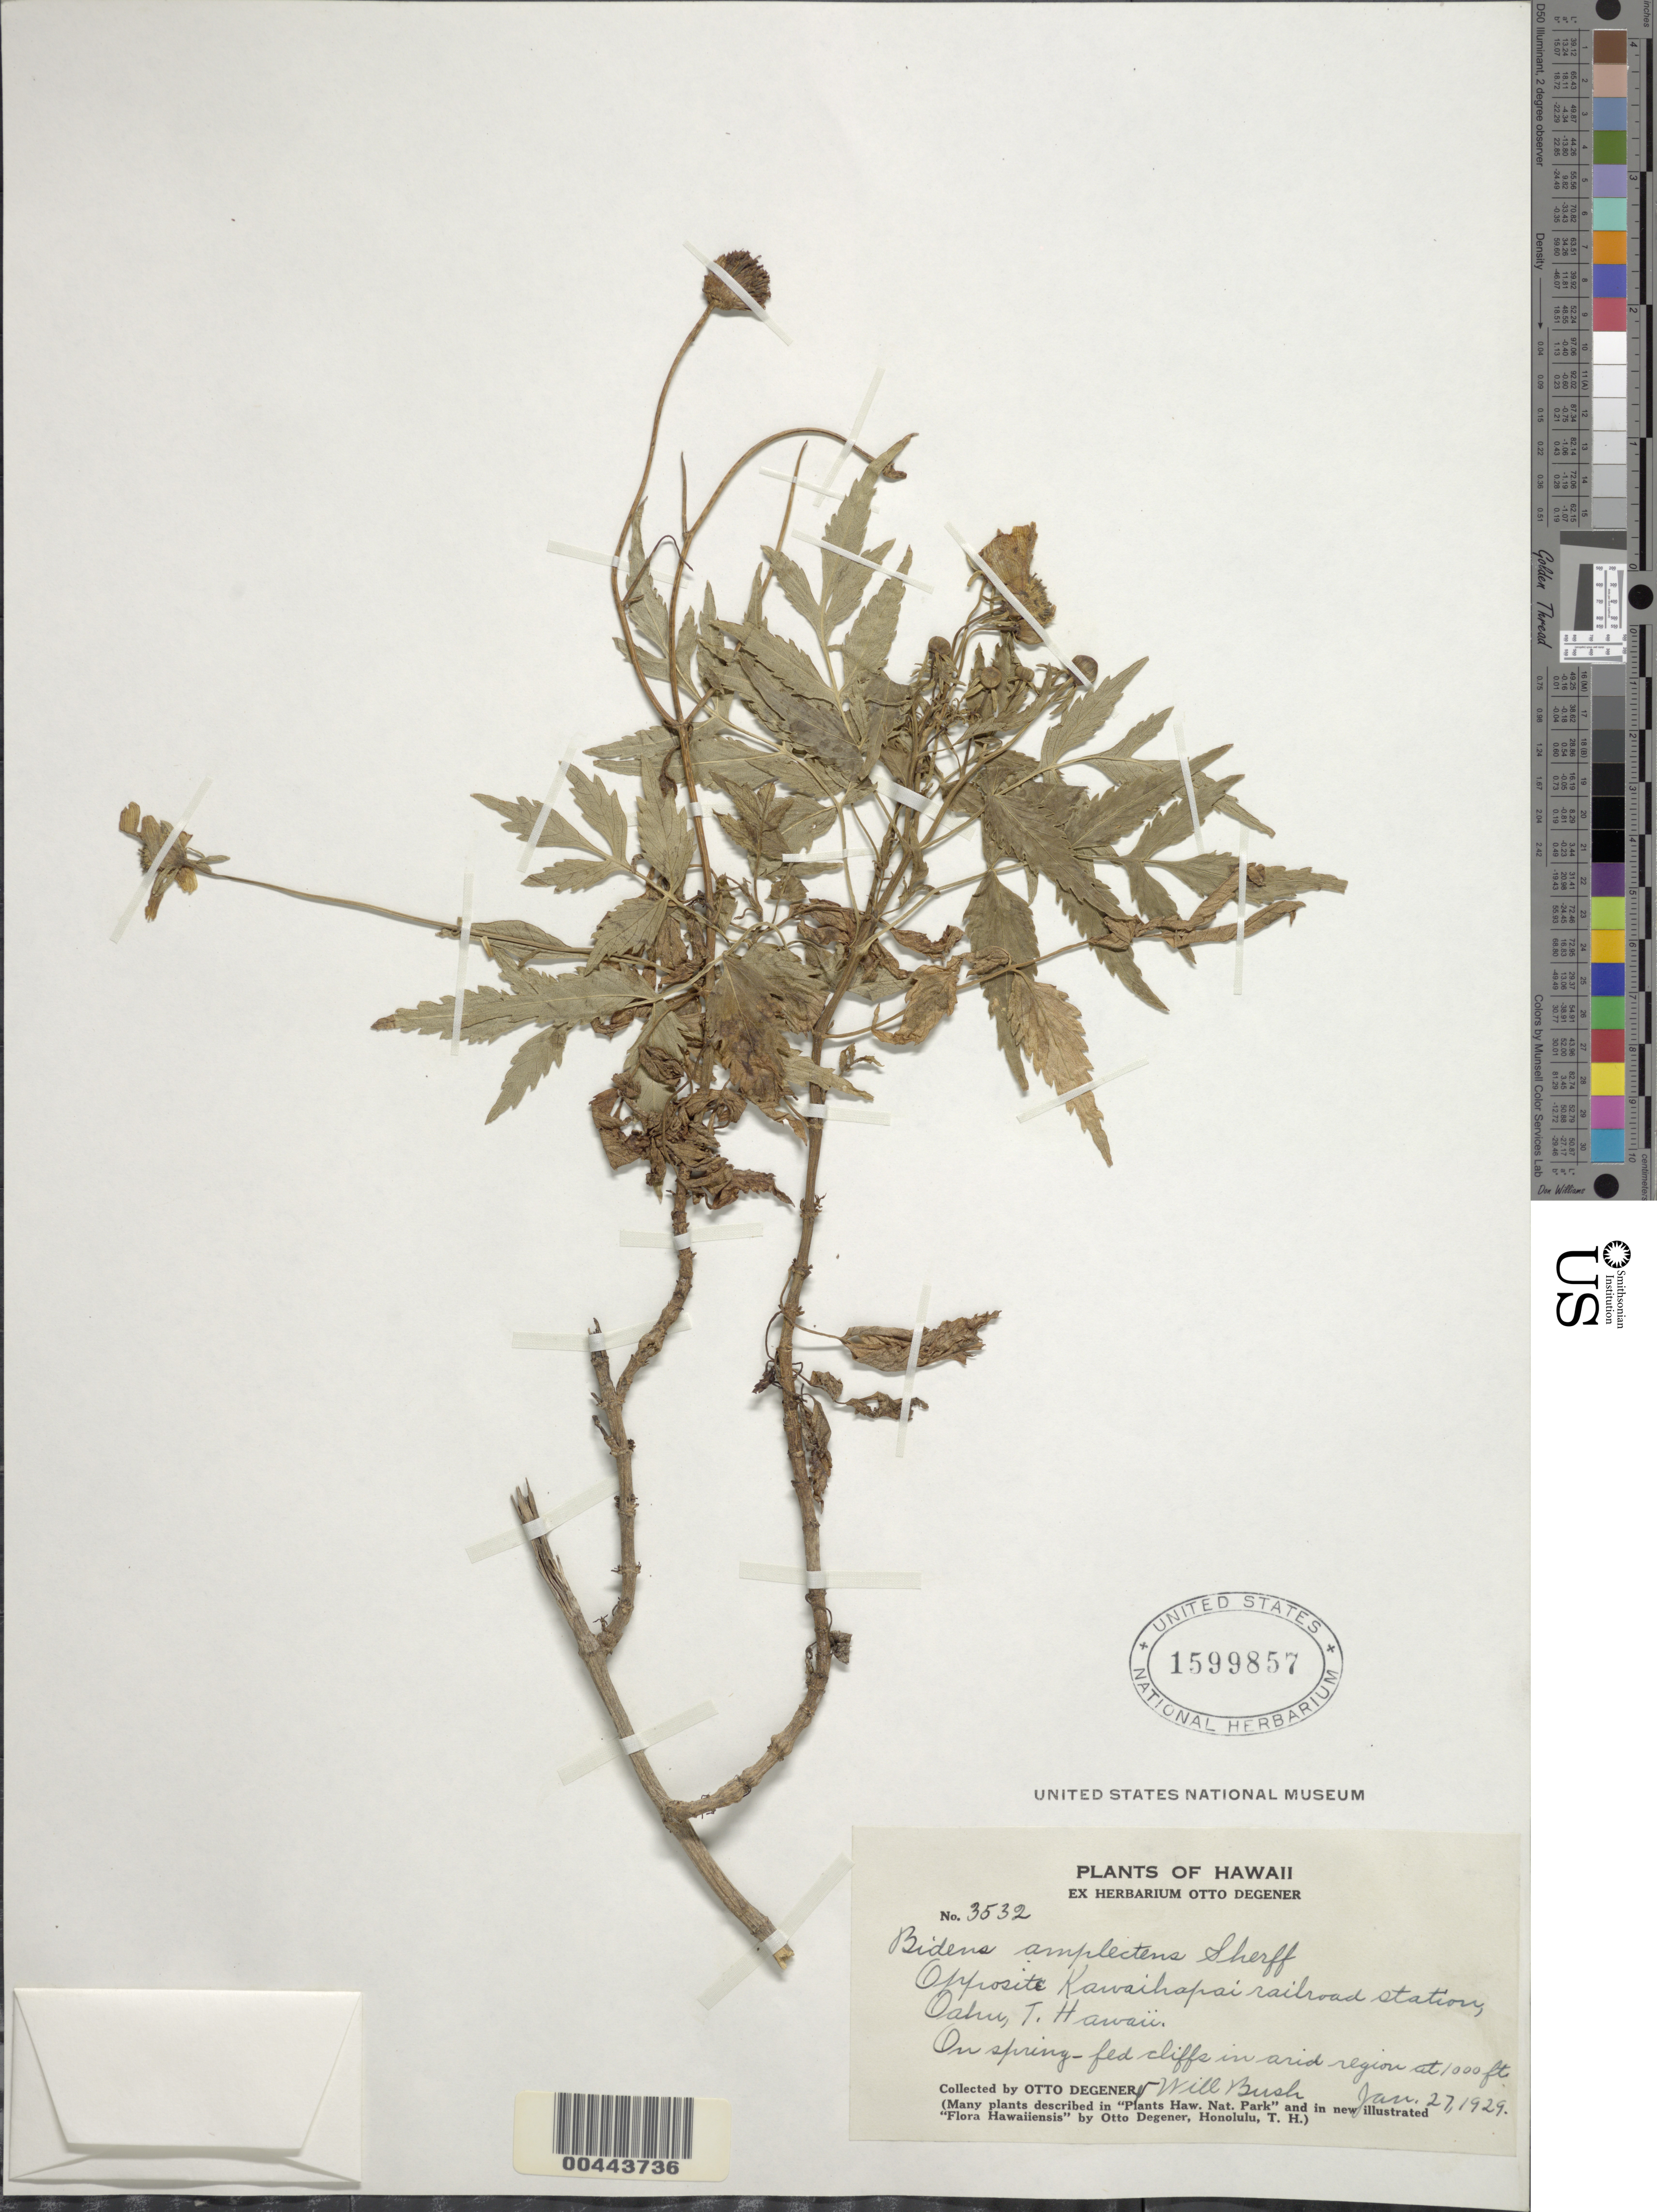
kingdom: Plantae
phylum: Tracheophyta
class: Magnoliopsida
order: Asterales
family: Asteraceae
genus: Bidens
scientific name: Bidens amplectens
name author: Sherff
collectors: O. Degener & W. Bush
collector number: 3532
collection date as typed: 27 Jan 1929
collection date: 1929-01-27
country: United States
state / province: Hawaii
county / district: Honolulu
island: Oahu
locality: Opposite Kawaihapai railroad station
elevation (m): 305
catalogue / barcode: US 1599857